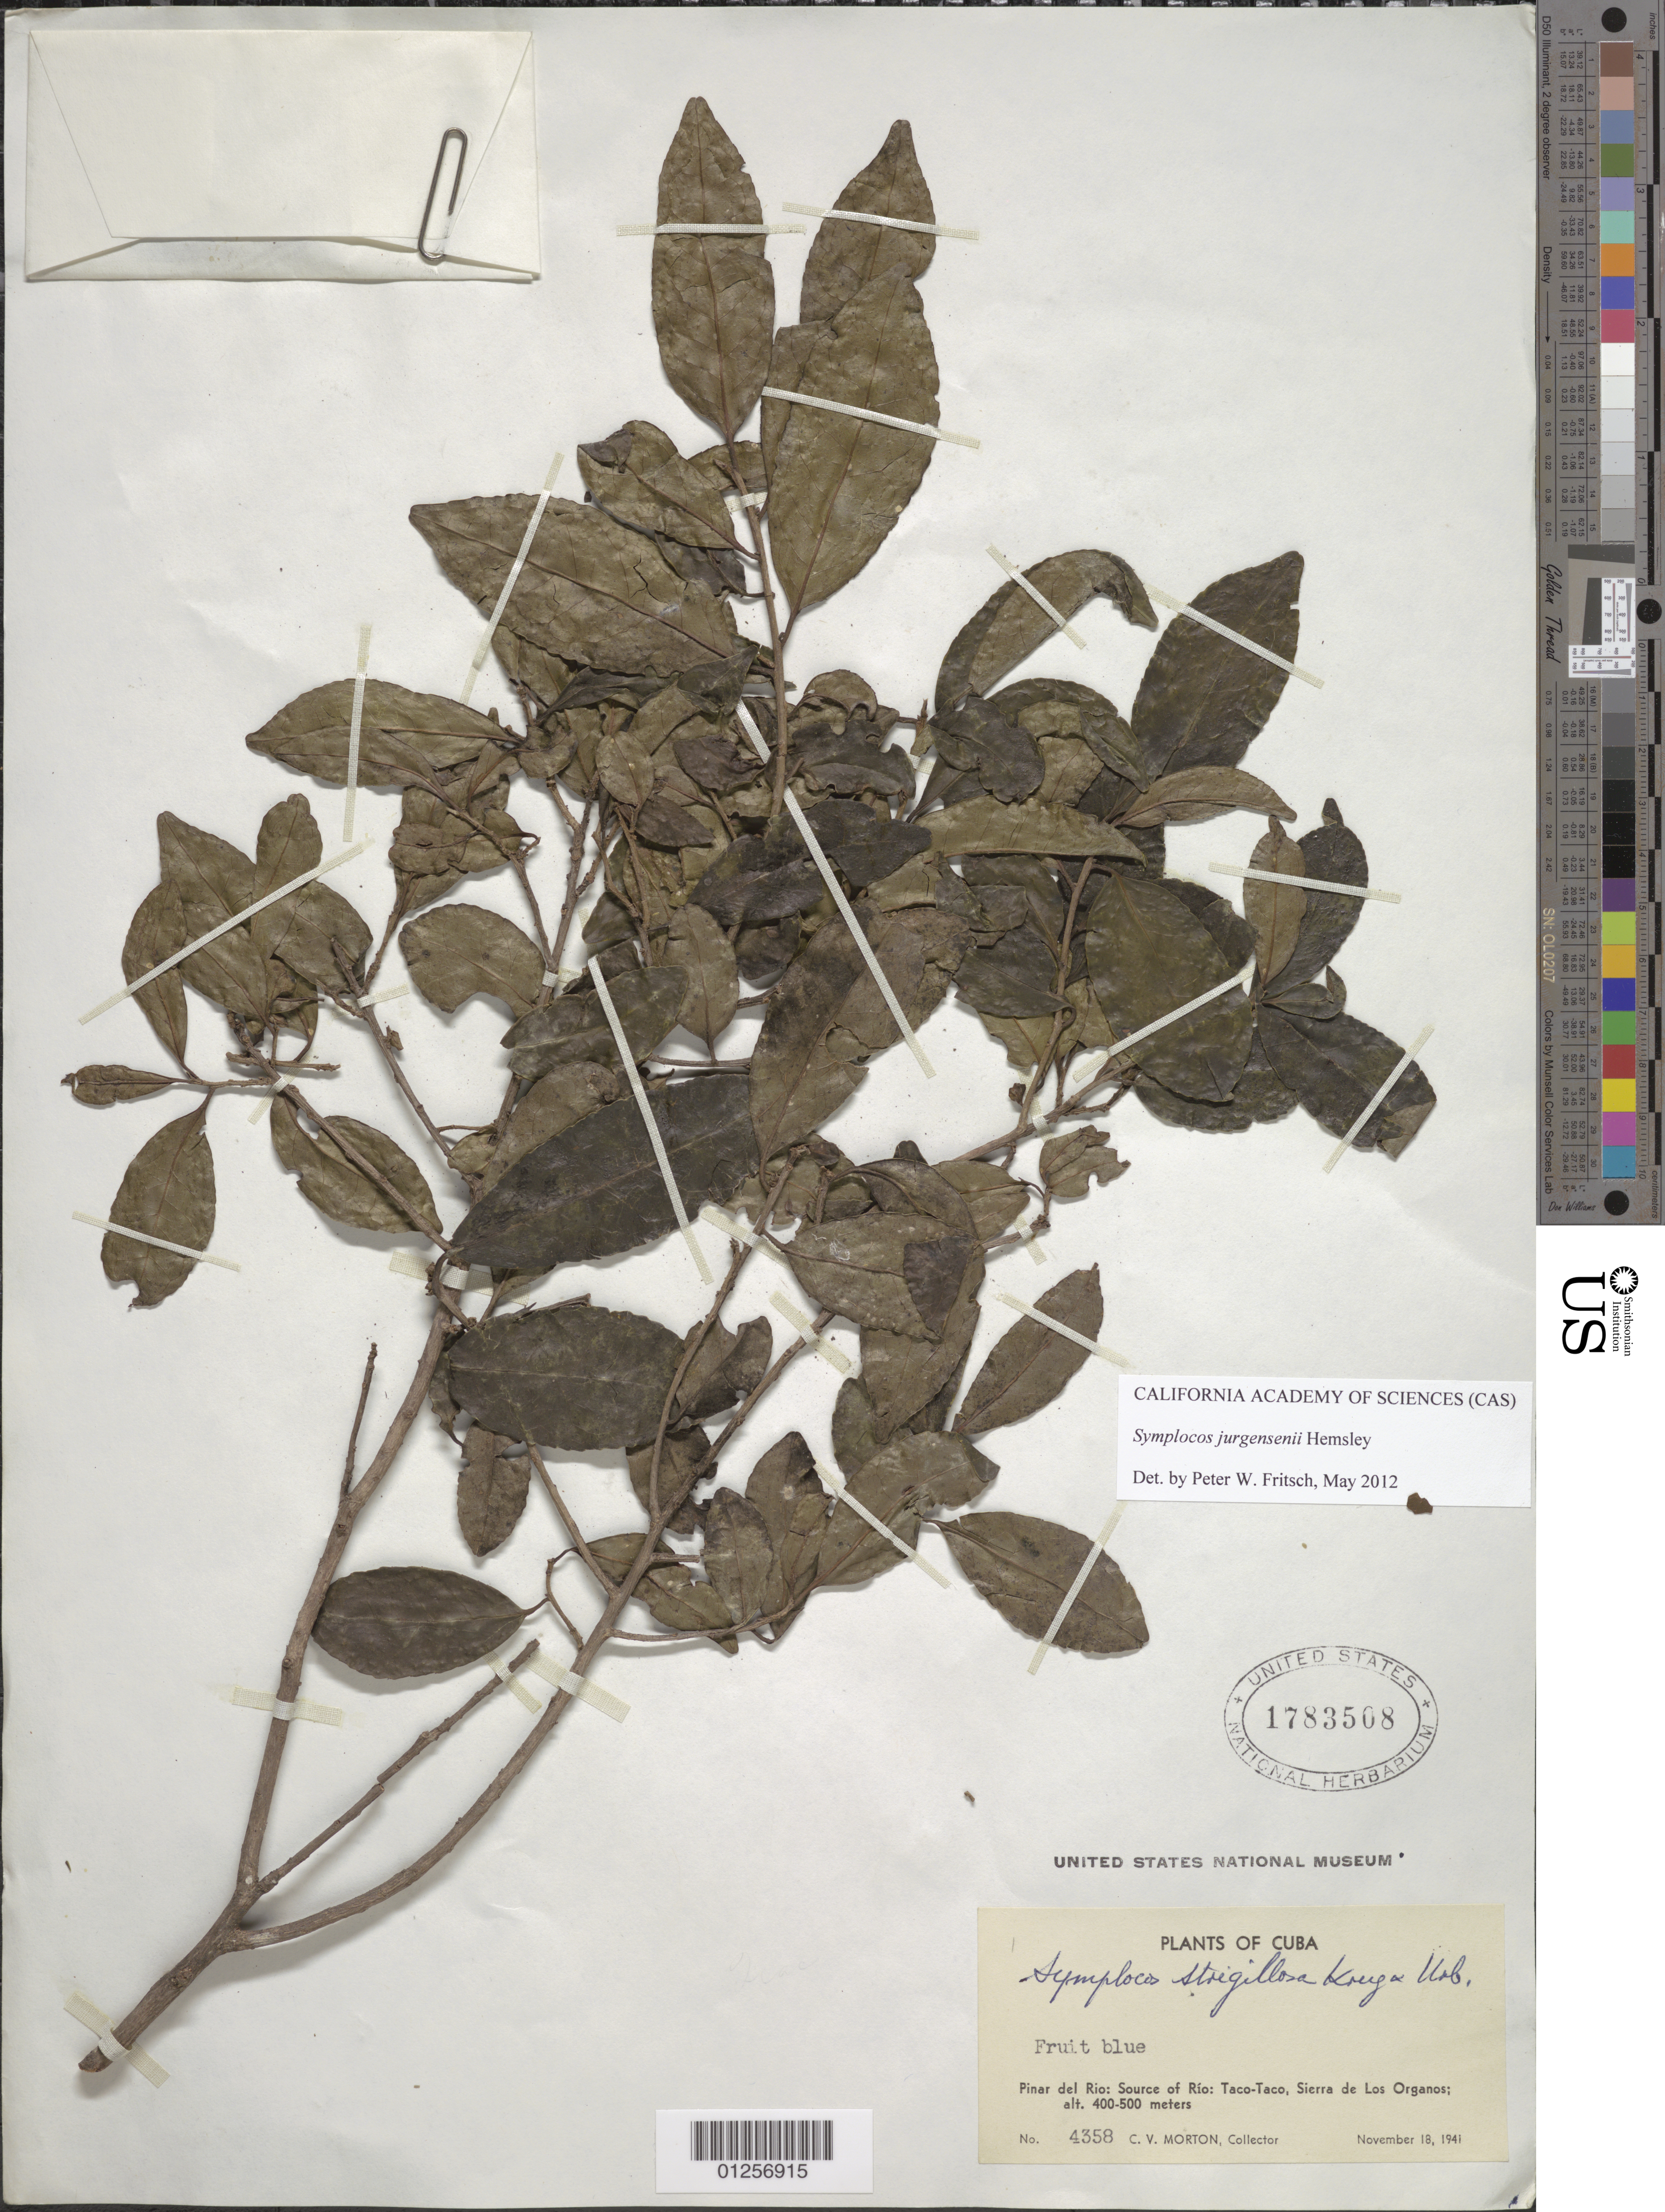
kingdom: Plantae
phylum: Tracheophyta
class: Magnoliopsida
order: Ericales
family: Symplocaceae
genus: Symplocos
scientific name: Symplocos jurgensenii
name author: Hemsl.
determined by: Fritsch, Peter W.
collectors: C. V. Morton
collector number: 4358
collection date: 1941-11-18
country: Cuba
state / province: Pinar del Rio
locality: Source of Rio: Taco-Taco, Sierra de Los Organos.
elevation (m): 400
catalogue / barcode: US 1783508